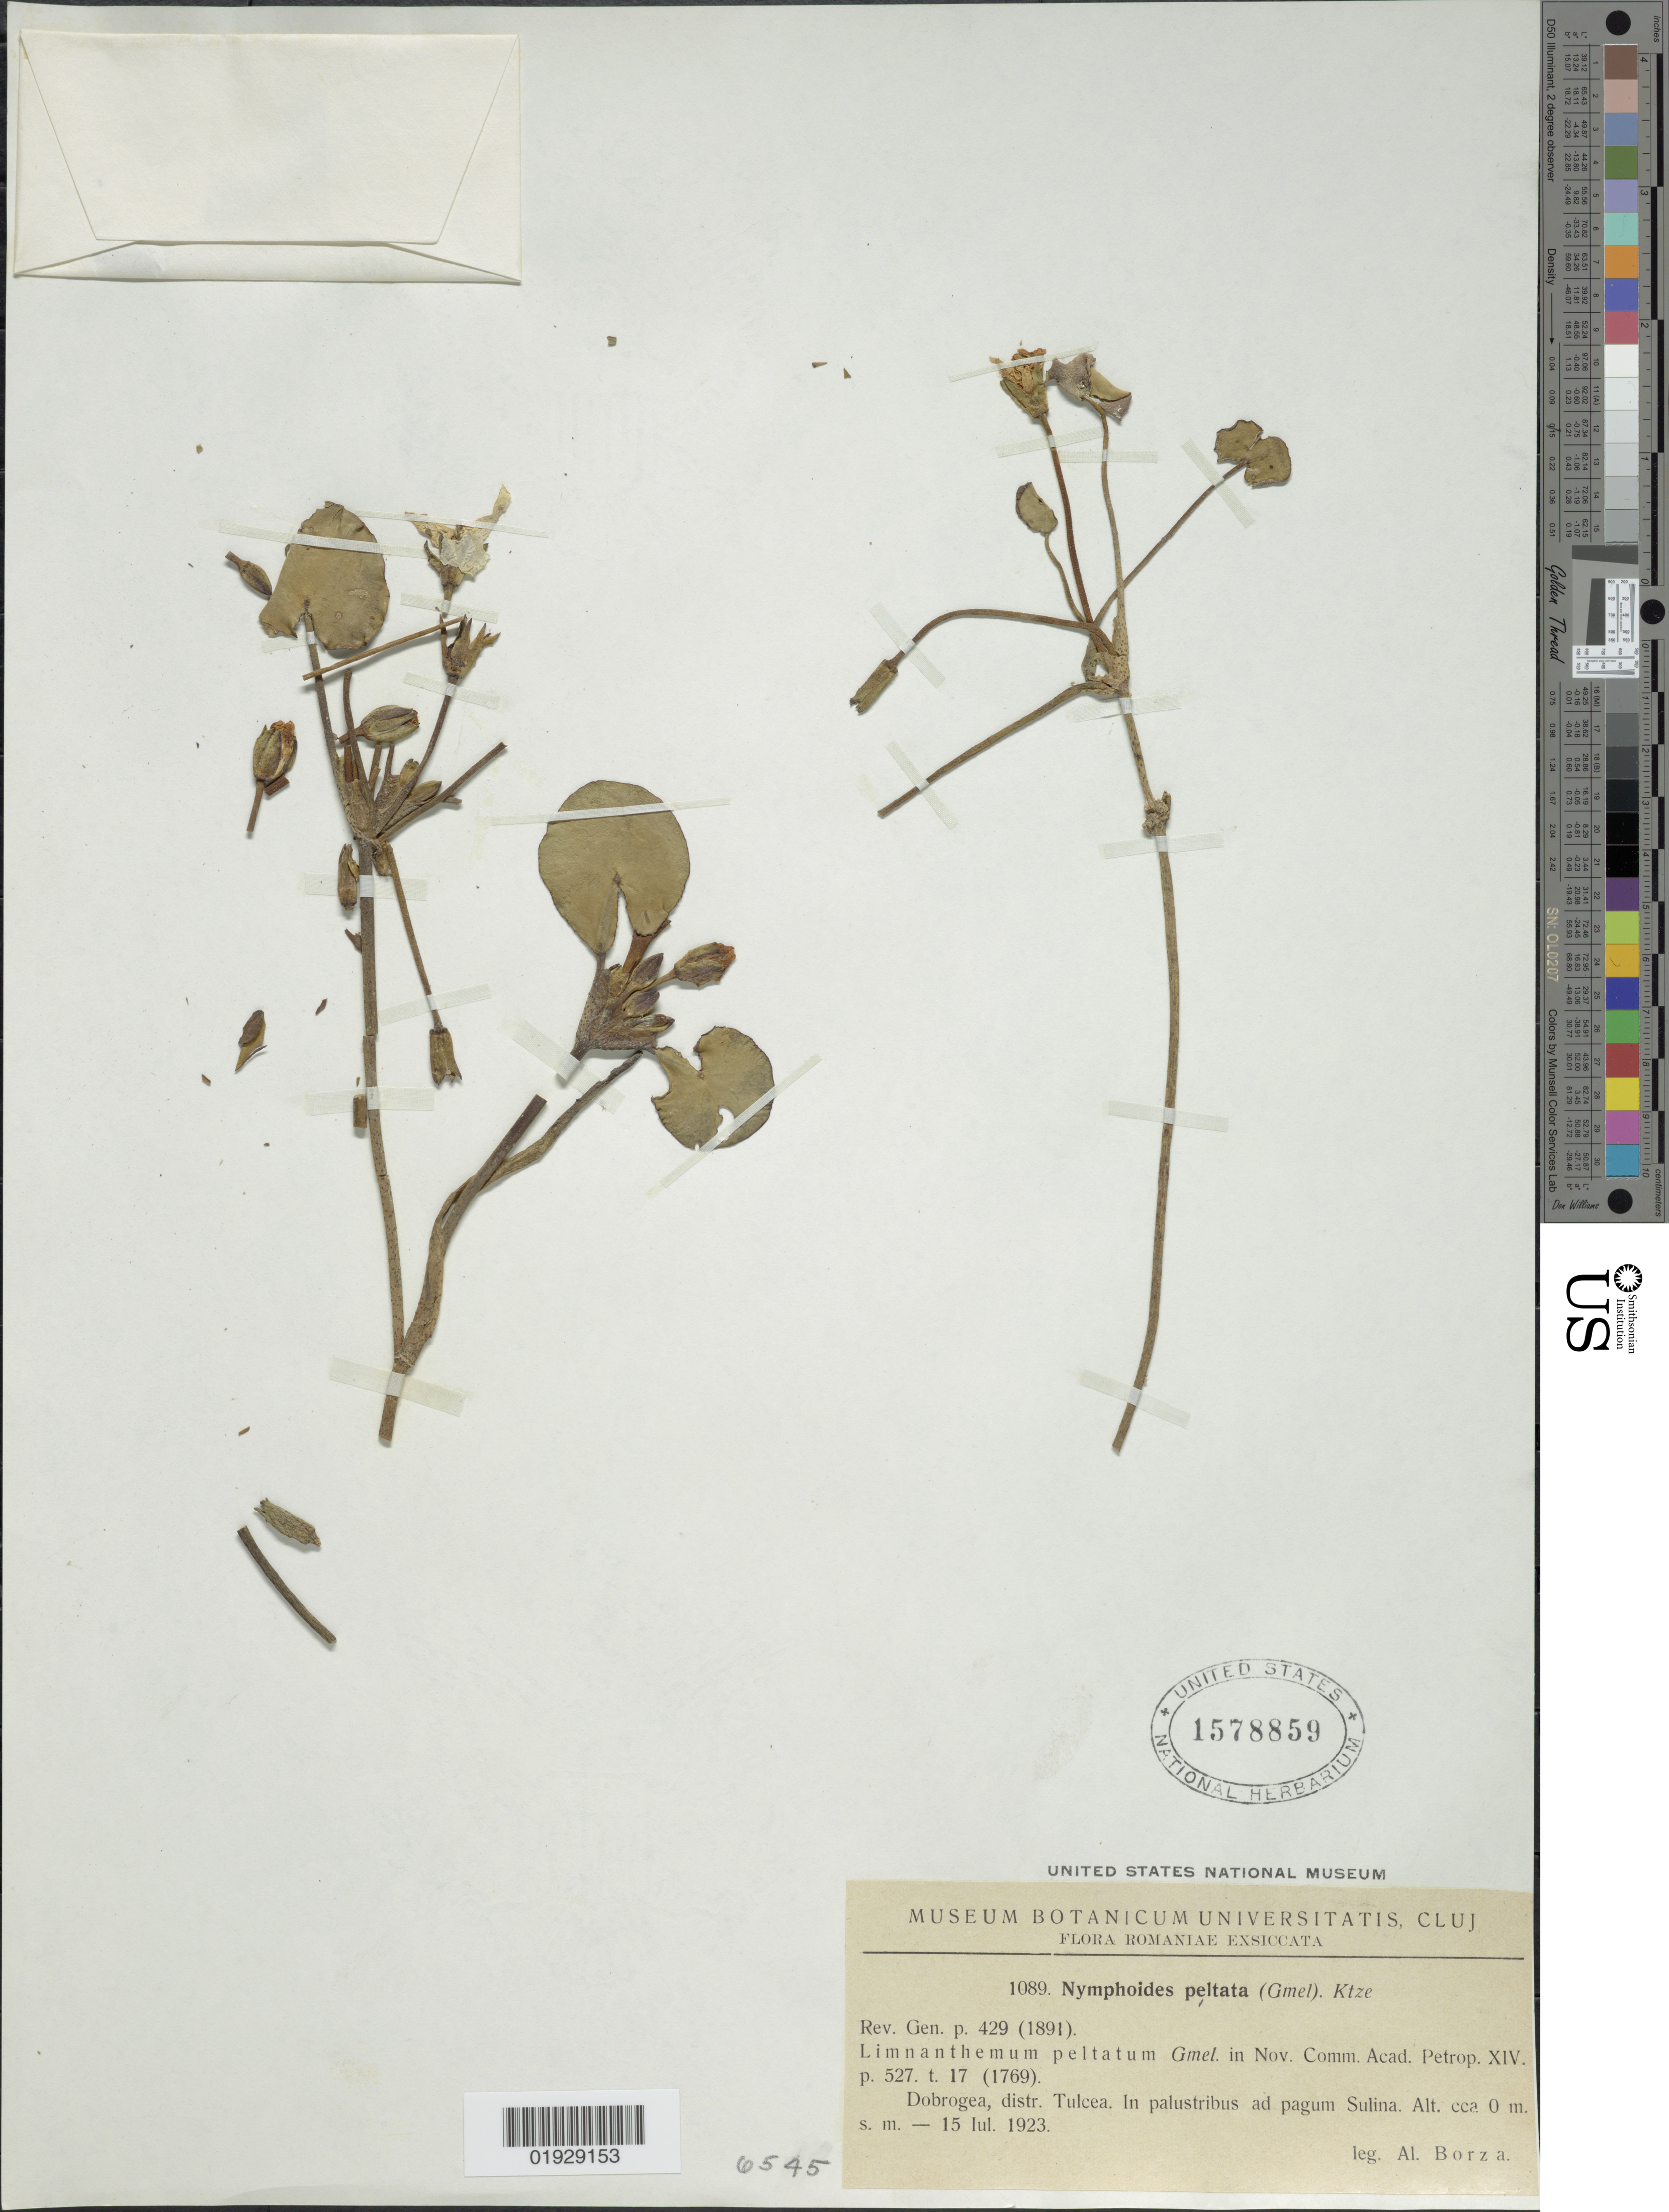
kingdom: Plantae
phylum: Tracheophyta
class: Magnoliopsida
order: Asterales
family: Menyanthaceae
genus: Nymphoides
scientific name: Nymphoides peltata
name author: (J.F. Gmel.) Britton & Rendle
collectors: A. Borza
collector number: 1089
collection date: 1923-07-15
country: Romania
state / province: Tulcea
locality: Dobrogea, distr. Tulcea. In palustribus ad pagum Sulina.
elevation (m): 0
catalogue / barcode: US 1578859